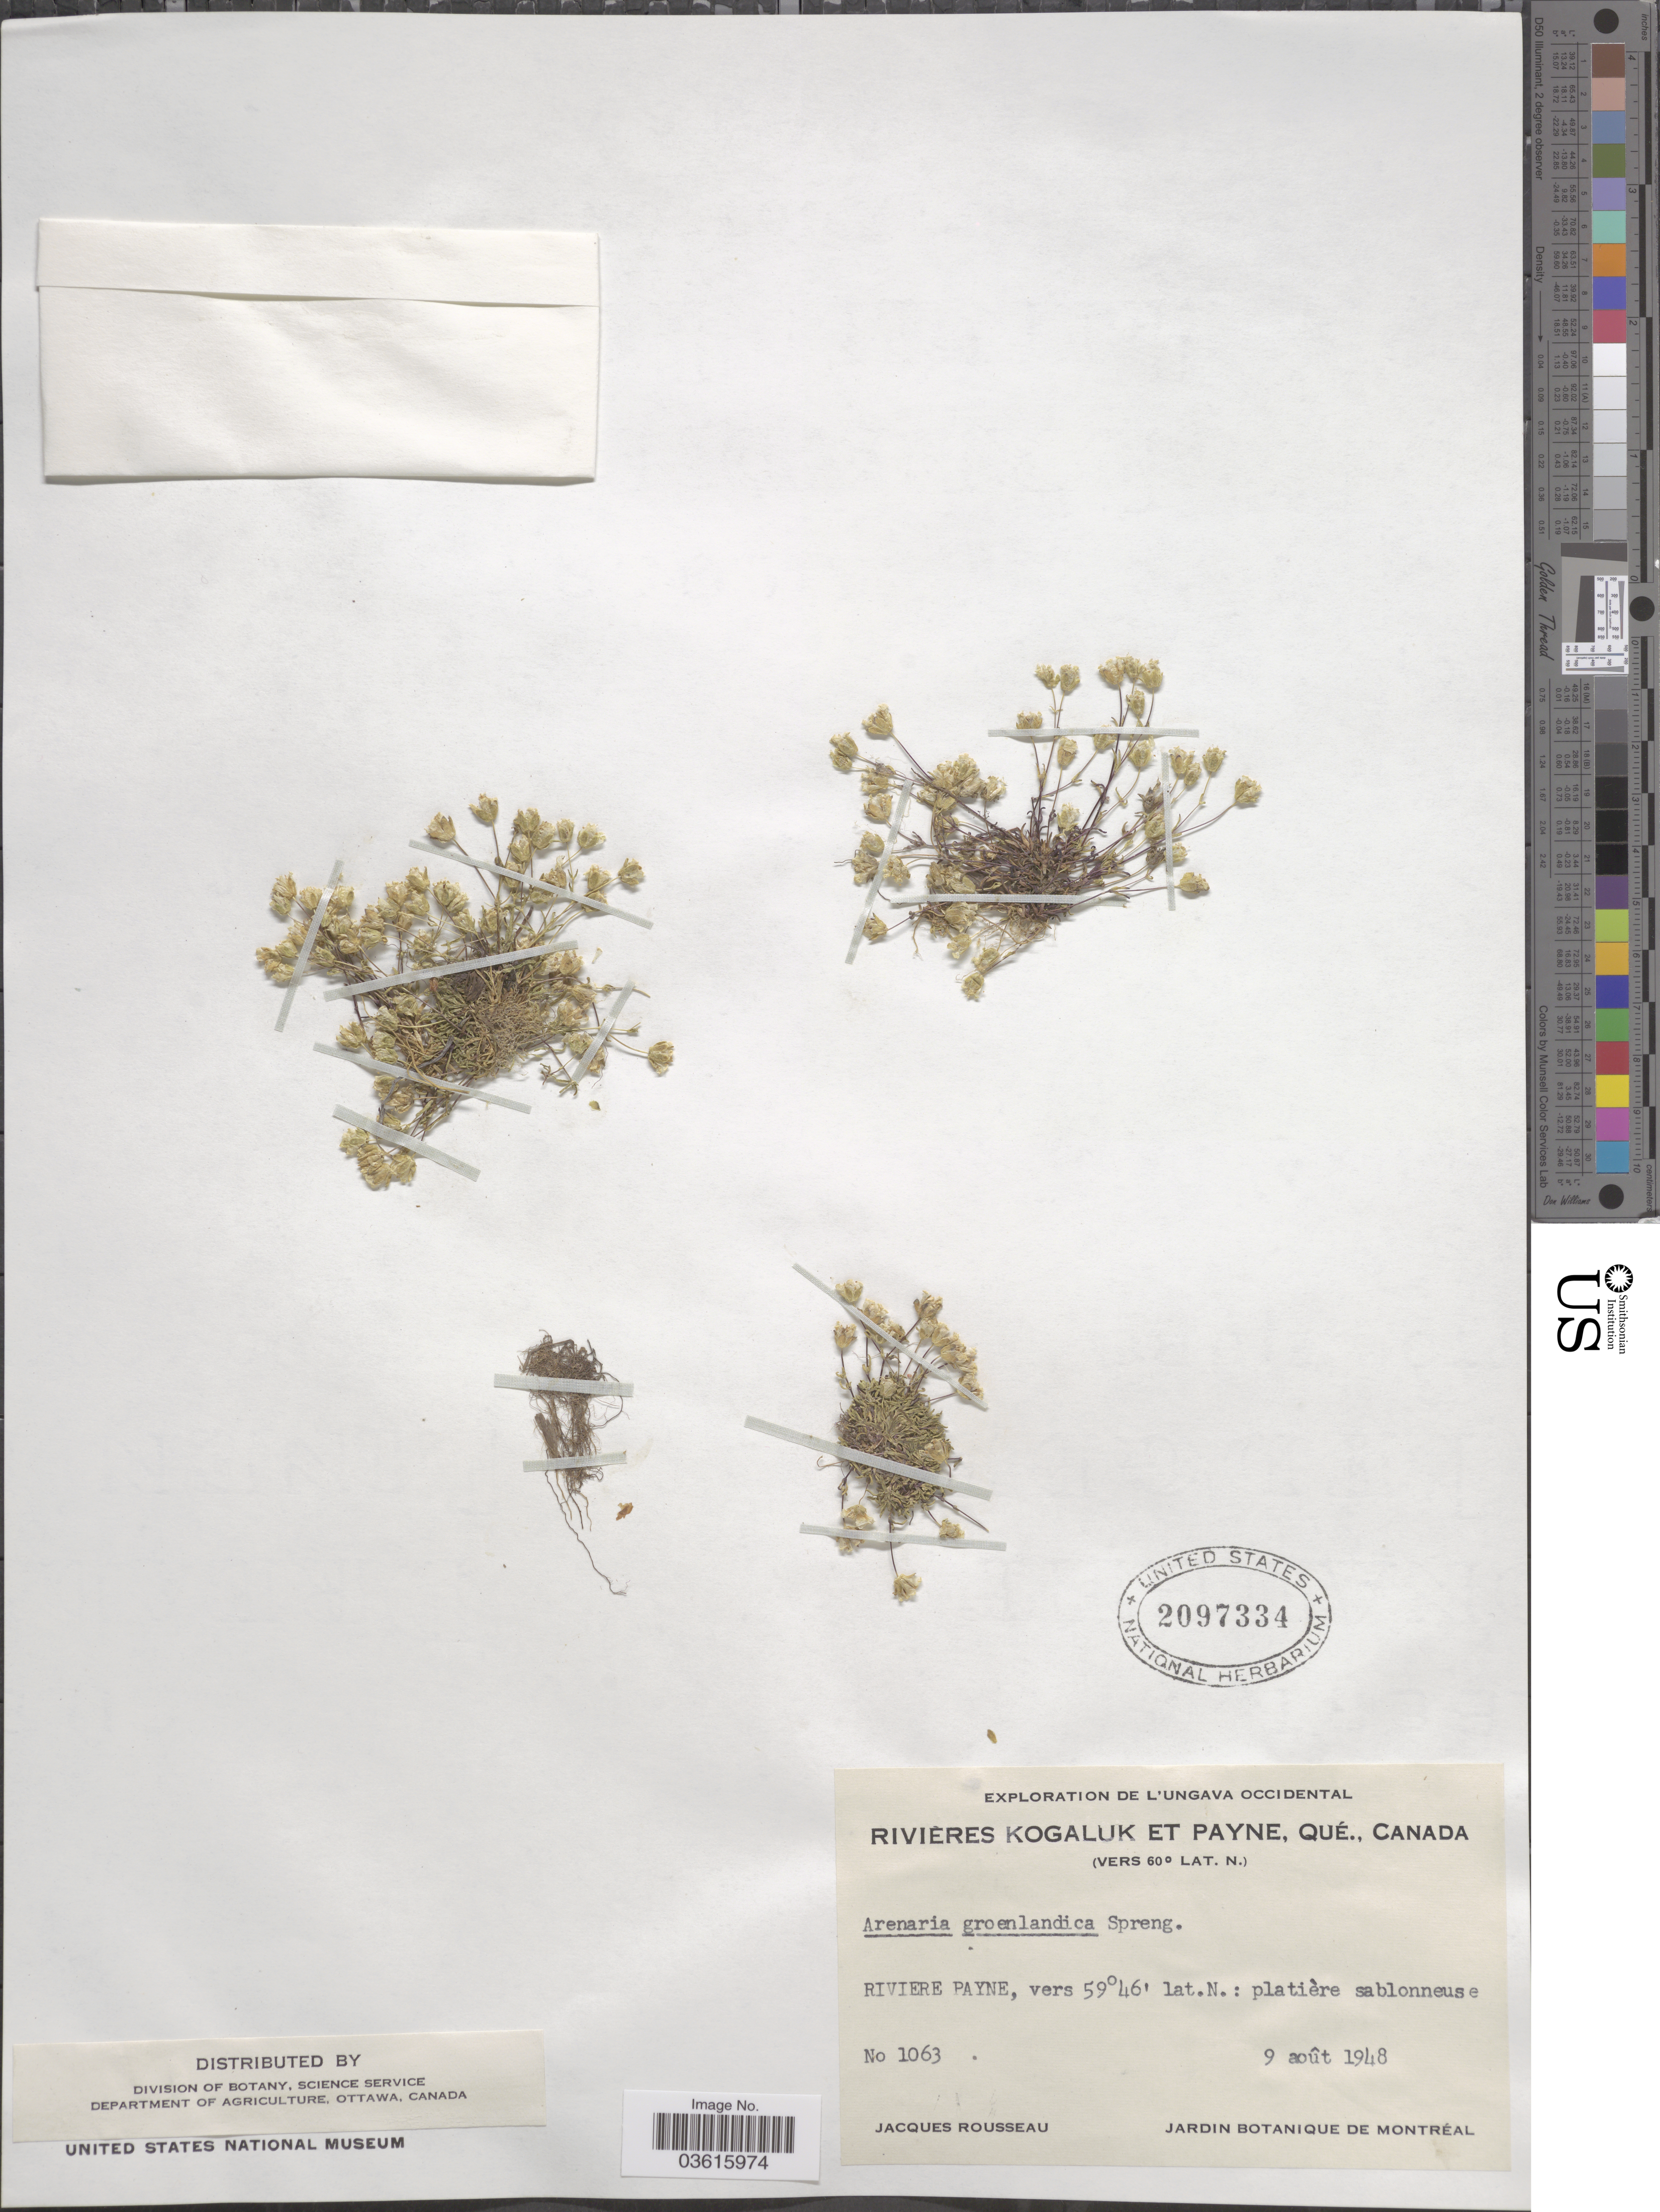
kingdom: Plantae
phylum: Tracheophyta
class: Magnoliopsida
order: Caryophyllales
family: Caryophyllaceae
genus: Minuartia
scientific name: Minuartia groenlandica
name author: (Retz.) Ostenf.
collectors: J. Rousseau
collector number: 1063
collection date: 1948-08-09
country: Canada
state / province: Quebec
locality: Rivières Kogaluk et Payne. Riviere Payne.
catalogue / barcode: US 2097334